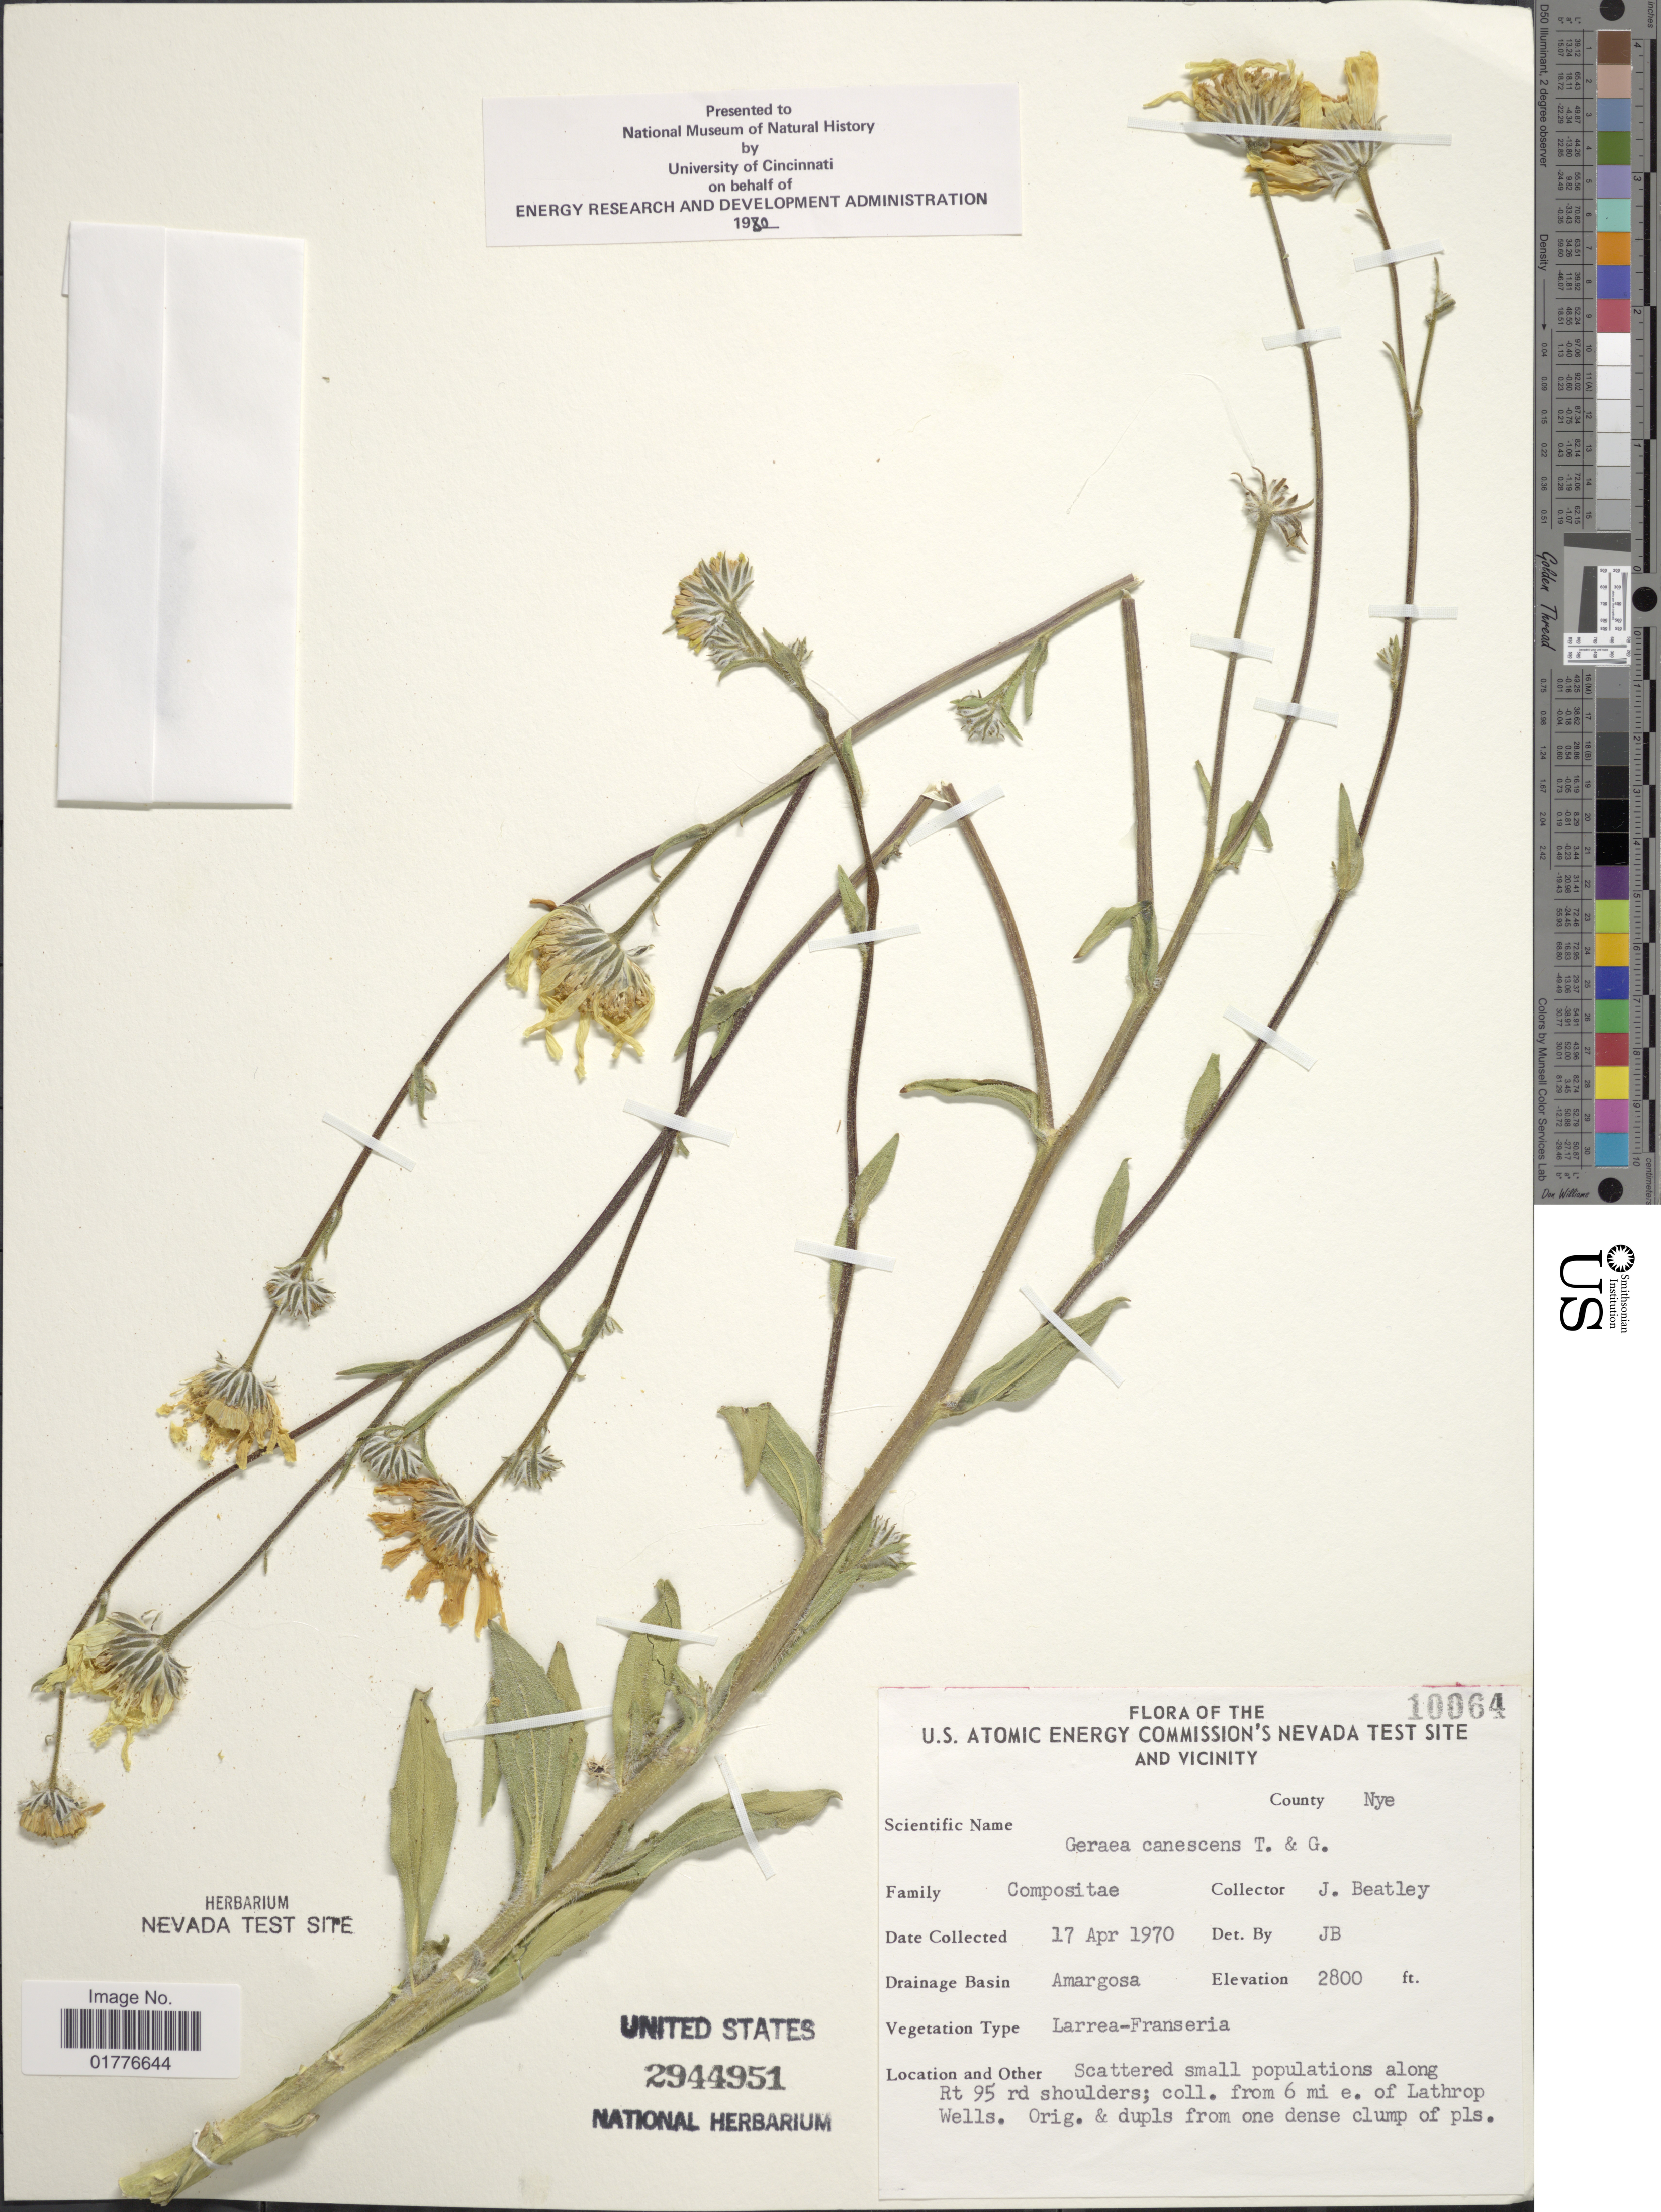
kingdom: Plantae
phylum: Tracheophyta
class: Magnoliopsida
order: Asterales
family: Asteraceae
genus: Geraea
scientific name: Geraea canescens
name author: Torr. & A. Gray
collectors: J. C. Beatley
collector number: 10064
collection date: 1970-04-17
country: United States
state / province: Nevada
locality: U.S Atomic Energy Commision Nevada Test Site and vicinity. County Nye. Along Rt 95 rd. shoulders, coll. from 6 mi e. of Lathrop Wells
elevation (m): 853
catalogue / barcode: US 2944951